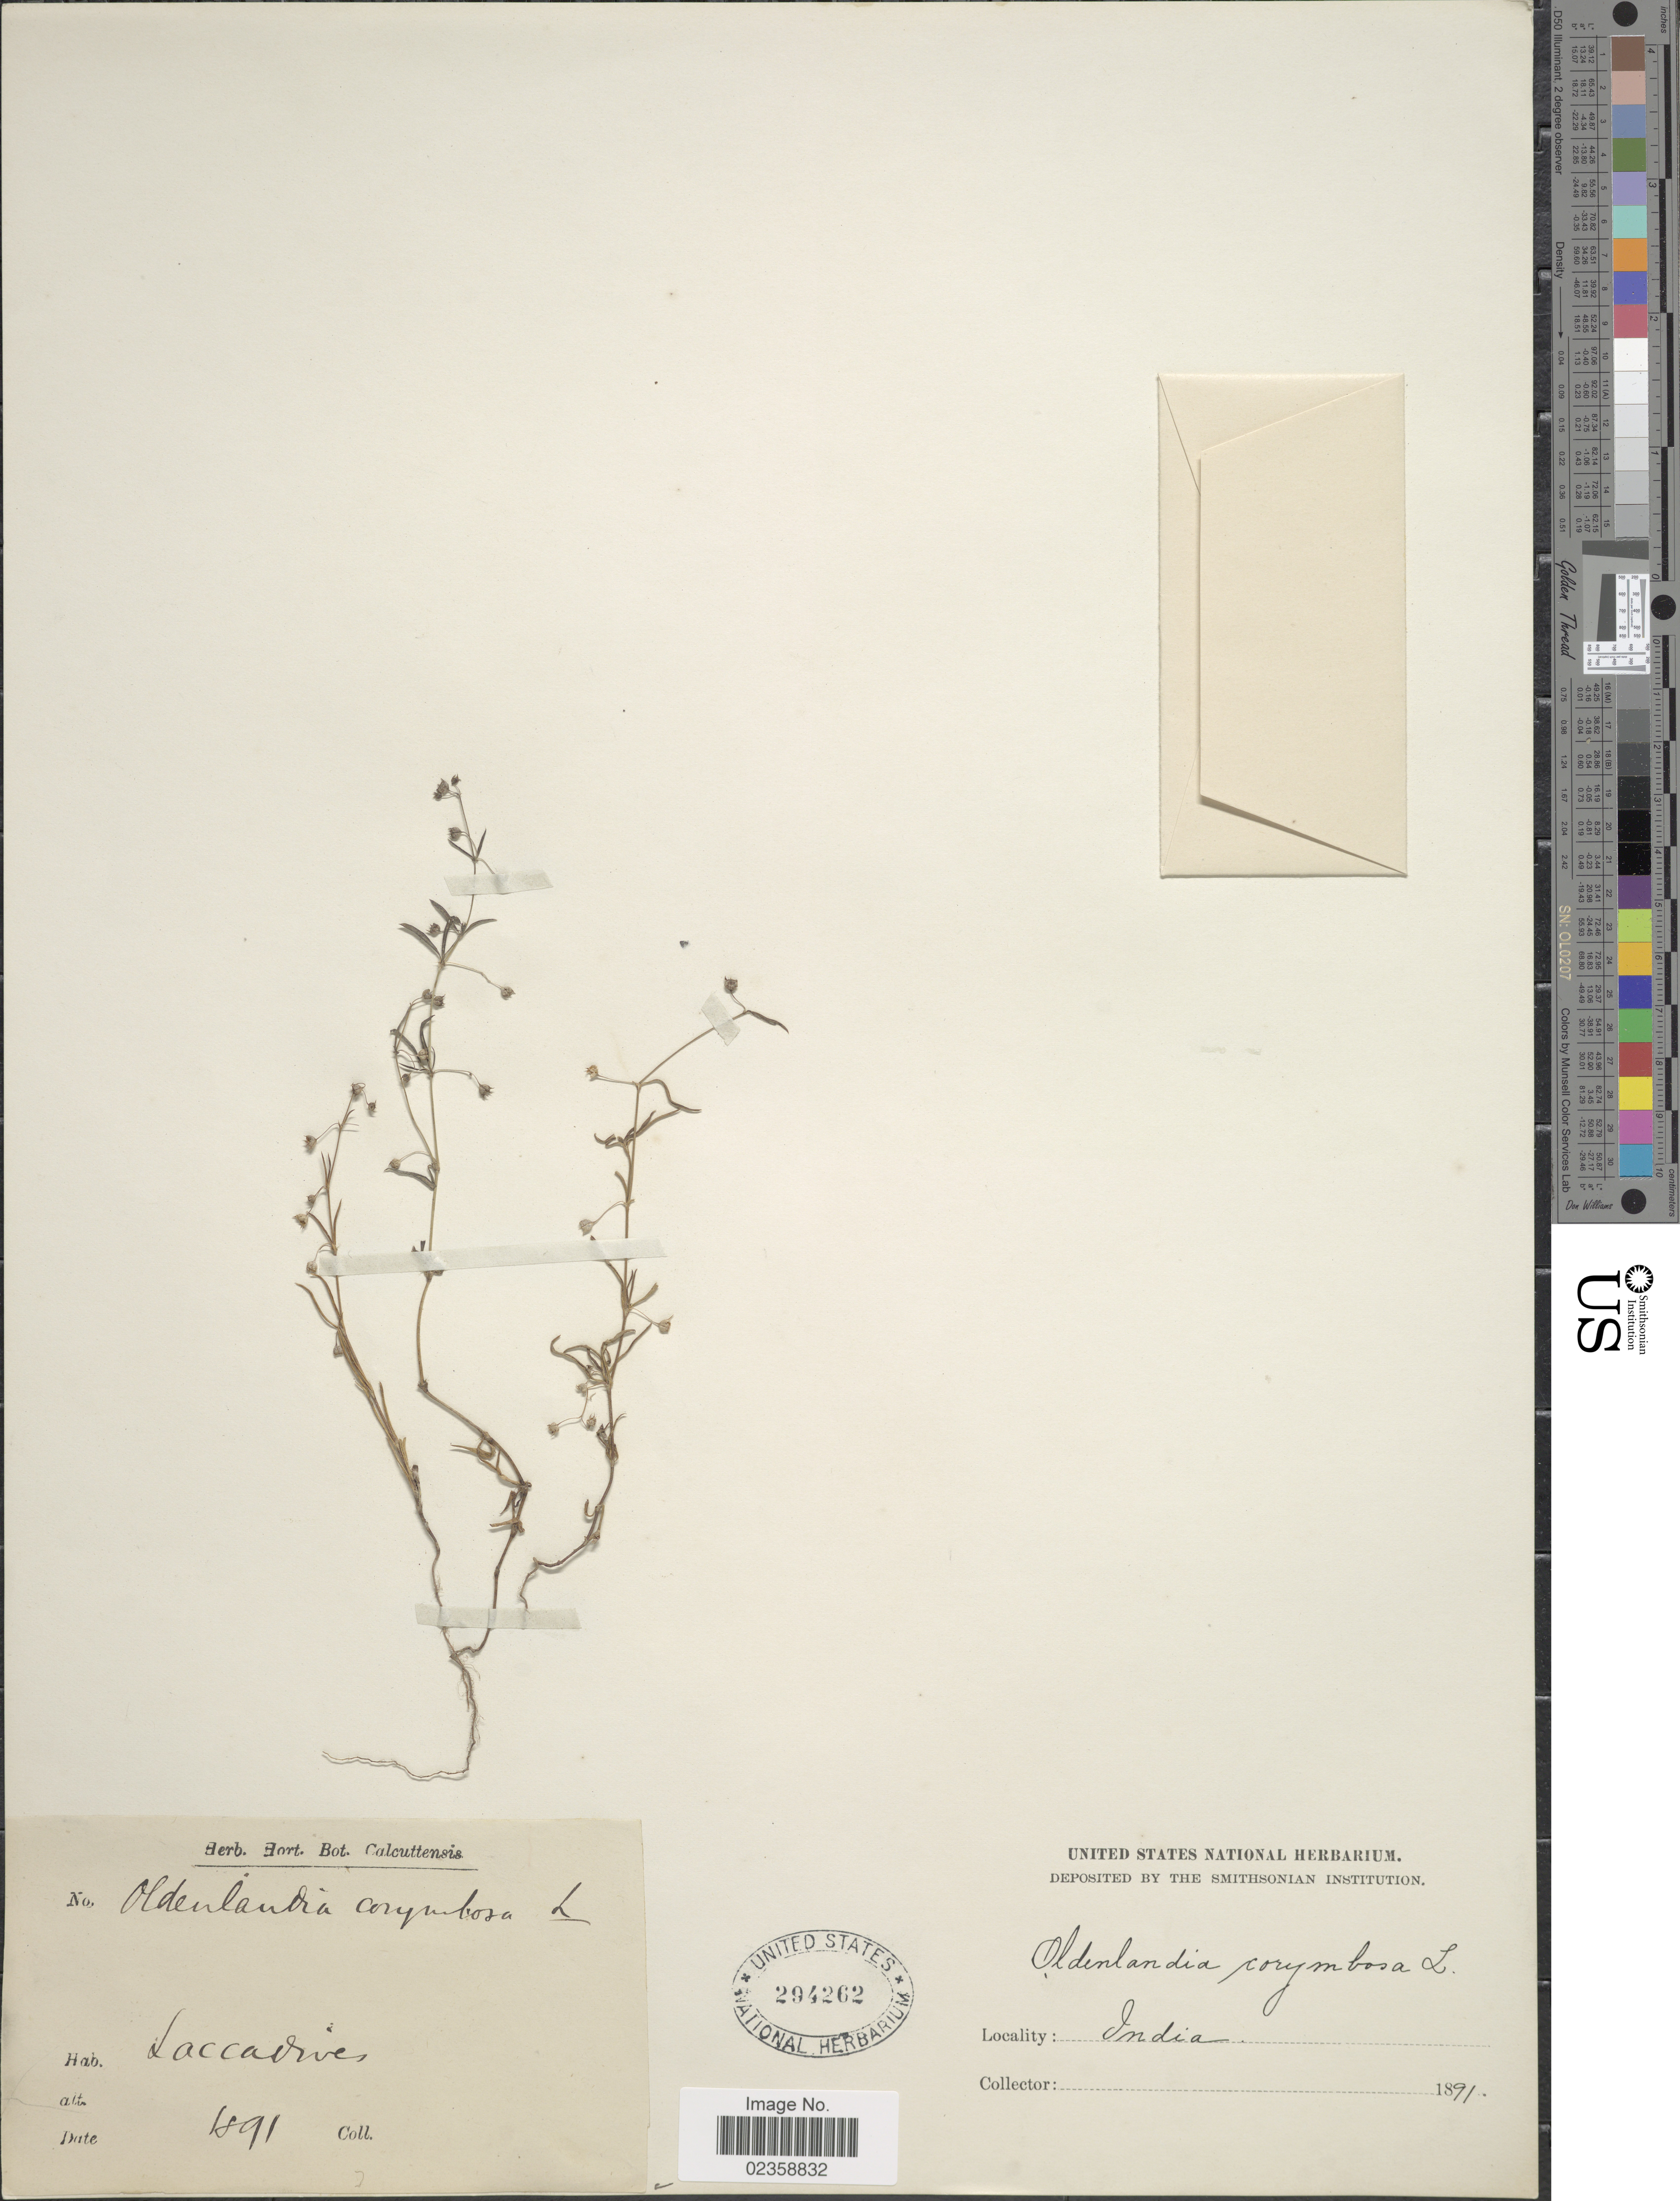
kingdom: Plantae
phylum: Tracheophyta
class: Magnoliopsida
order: Gentianales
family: Rubiaceae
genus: Oldenlandia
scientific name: Oldenlandia corymbosa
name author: L.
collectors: ex herb. horti Calcuttensis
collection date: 1891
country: India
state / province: Lakshadweep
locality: Laccadives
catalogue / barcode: US 294262